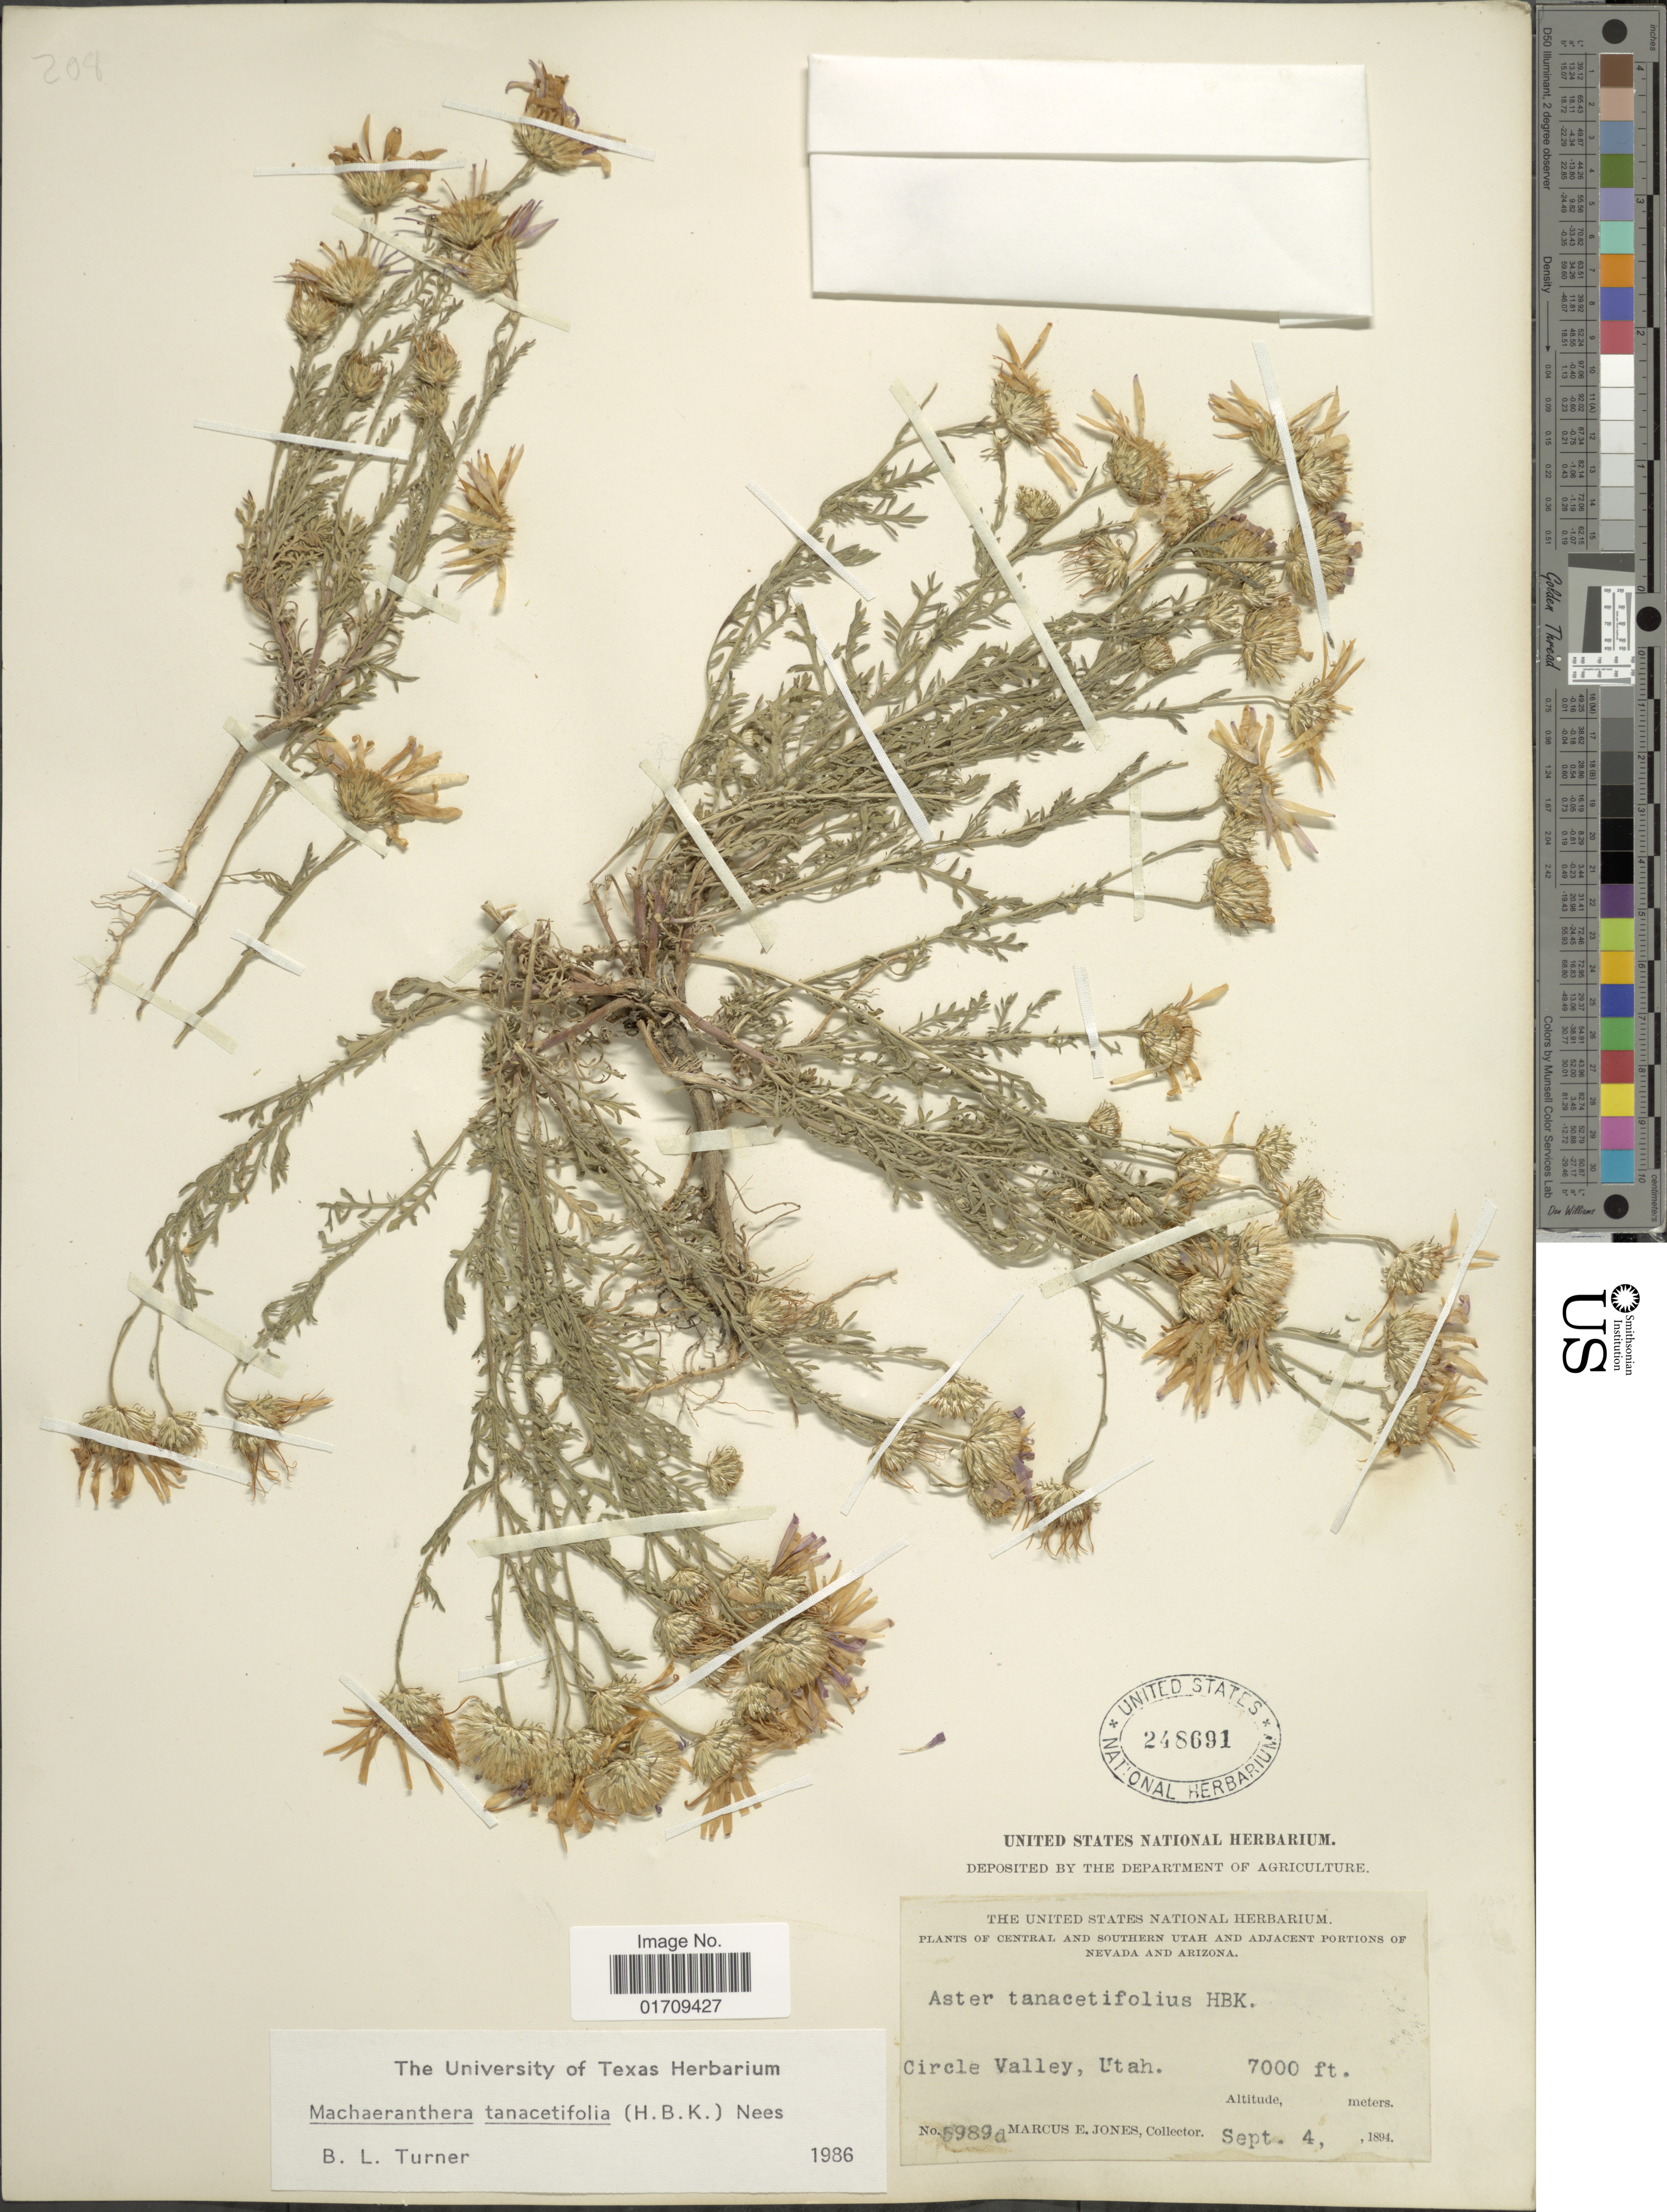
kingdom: Plantae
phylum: Tracheophyta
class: Magnoliopsida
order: Asterales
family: Asteraceae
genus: Machaeranthera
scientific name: Machaeranthera tanacetifolia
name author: (Kunth) Nees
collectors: M. E. Jones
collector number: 5989a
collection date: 1894-09-04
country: United States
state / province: Utah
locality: Circle Valley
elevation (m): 2134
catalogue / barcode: US 248691